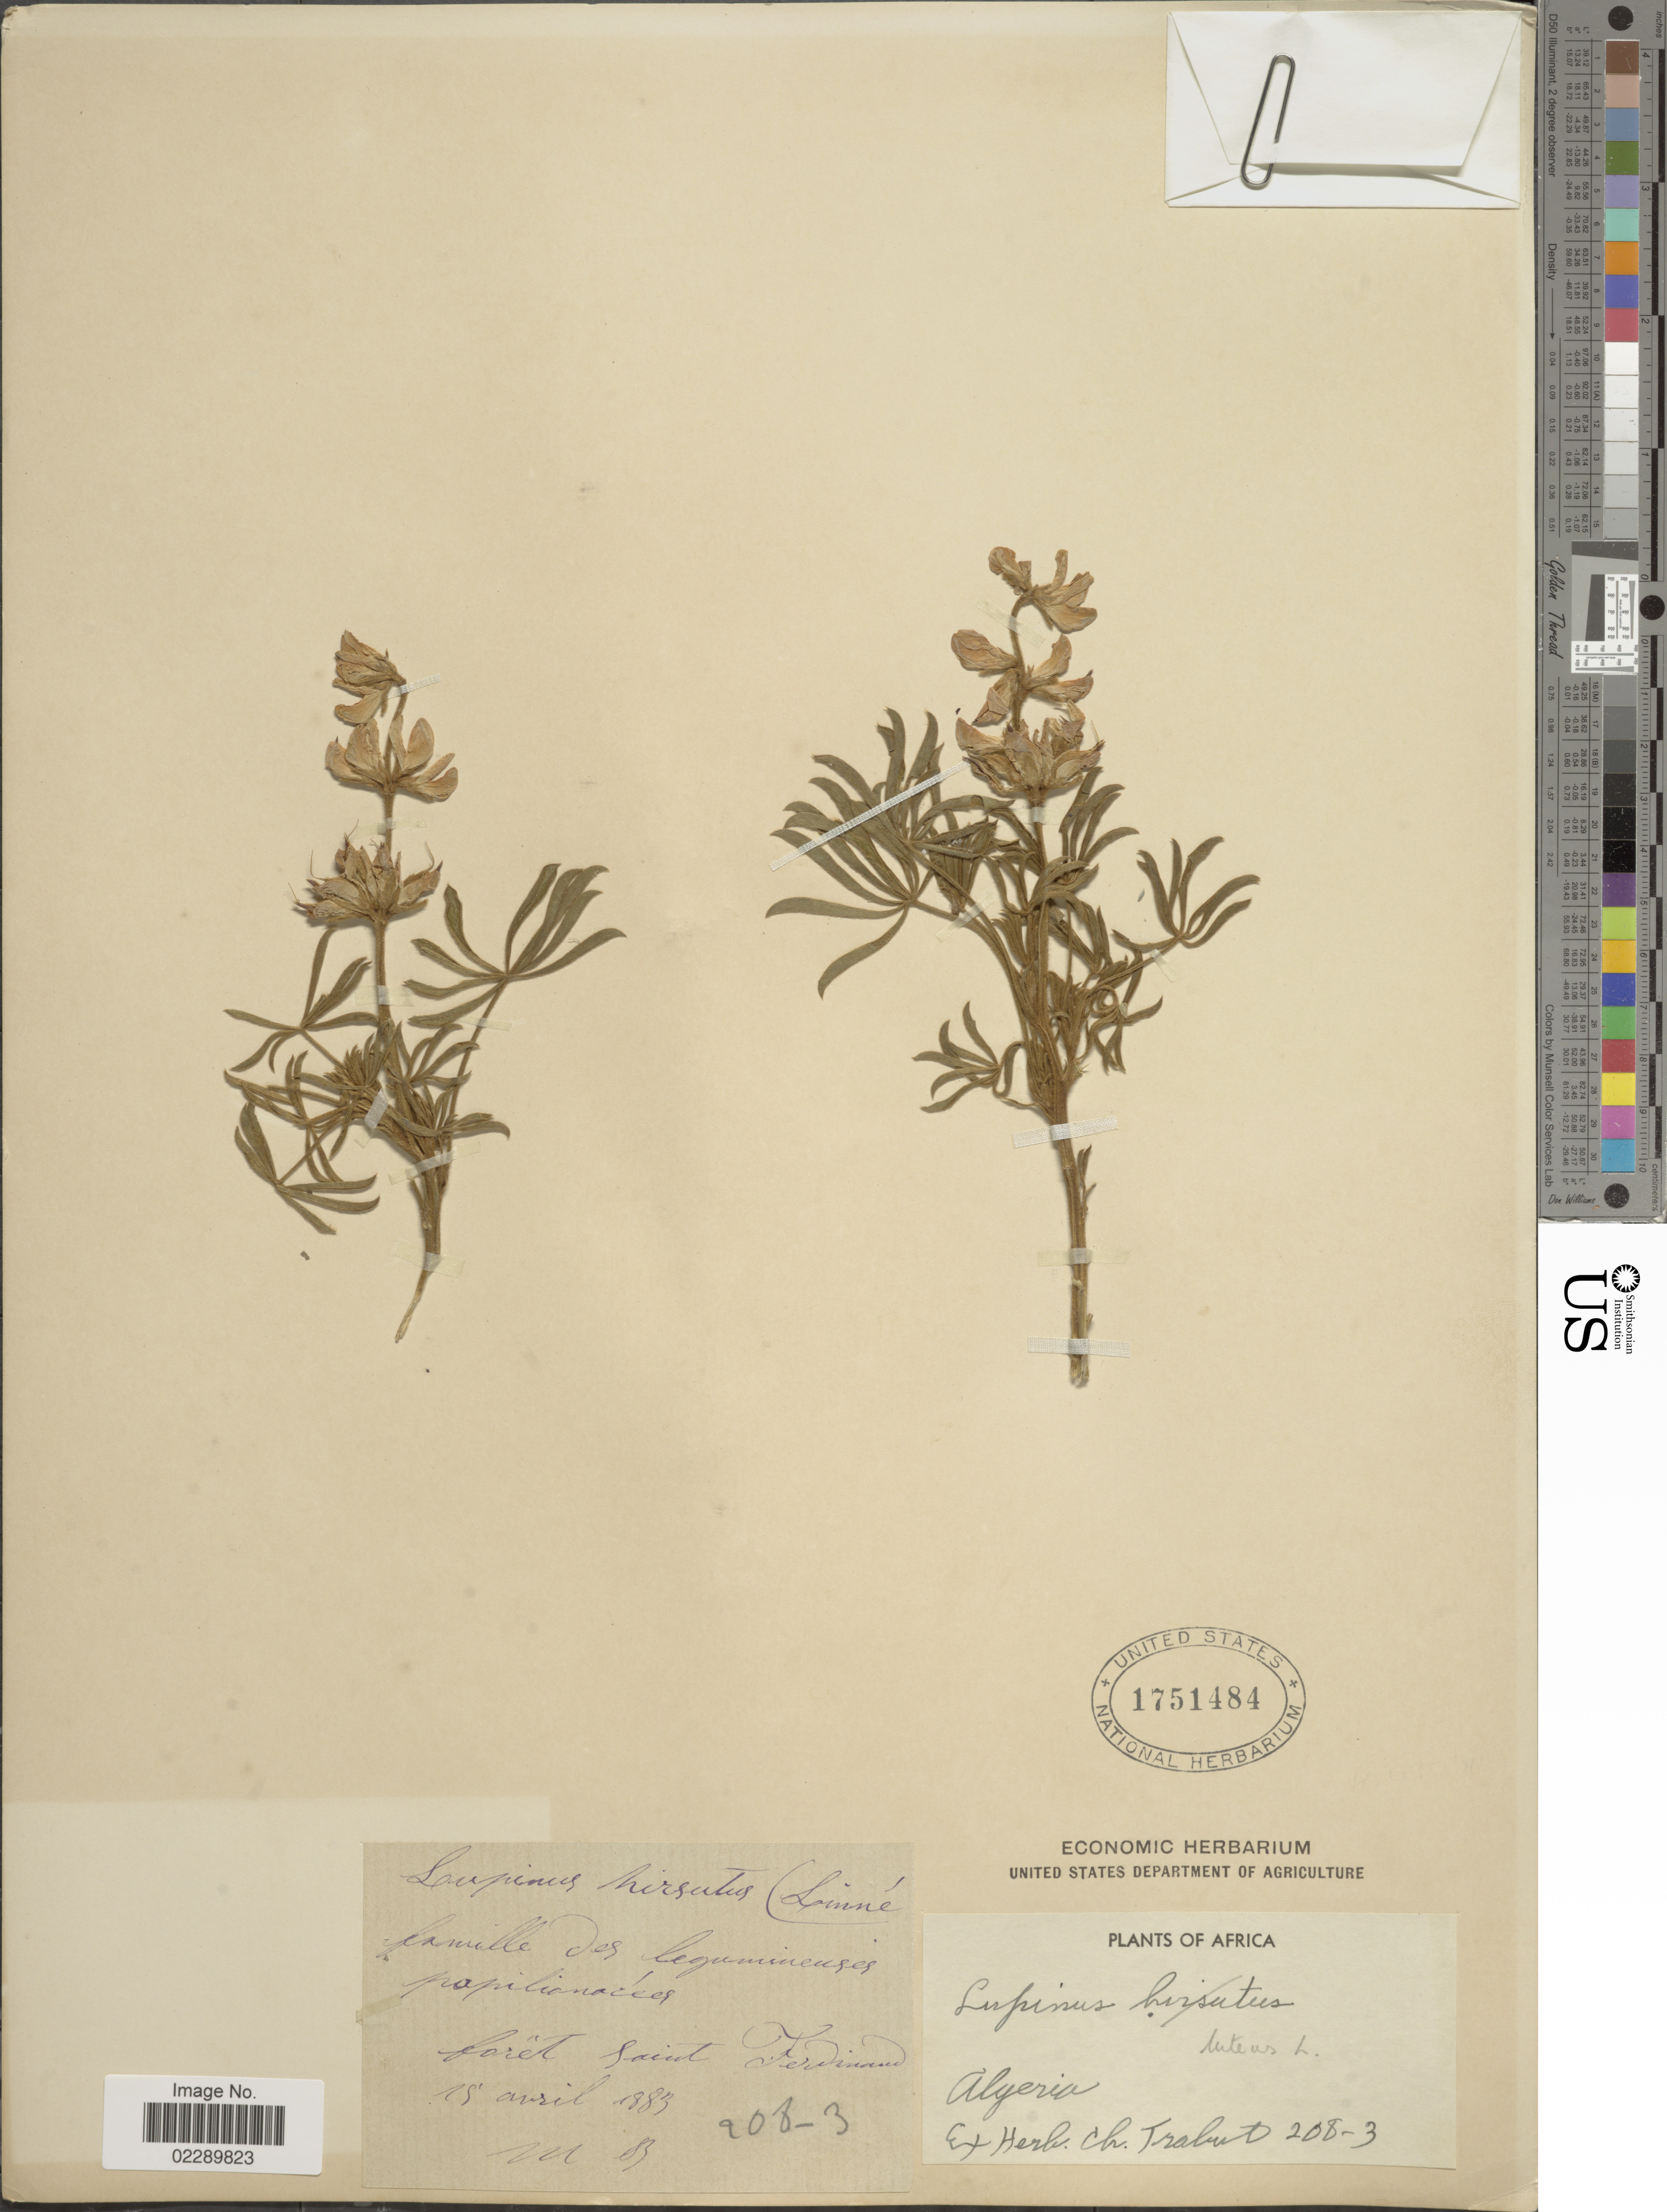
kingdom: Plantae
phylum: Tracheophyta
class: Magnoliopsida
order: Fabales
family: Fabaceae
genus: Lupinus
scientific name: Lupinus luteus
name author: L.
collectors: Ex herb. Ch. Trabut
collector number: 208-3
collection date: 1883-04-15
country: Algeria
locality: Forët Saint Ferdinand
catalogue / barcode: US 1751484